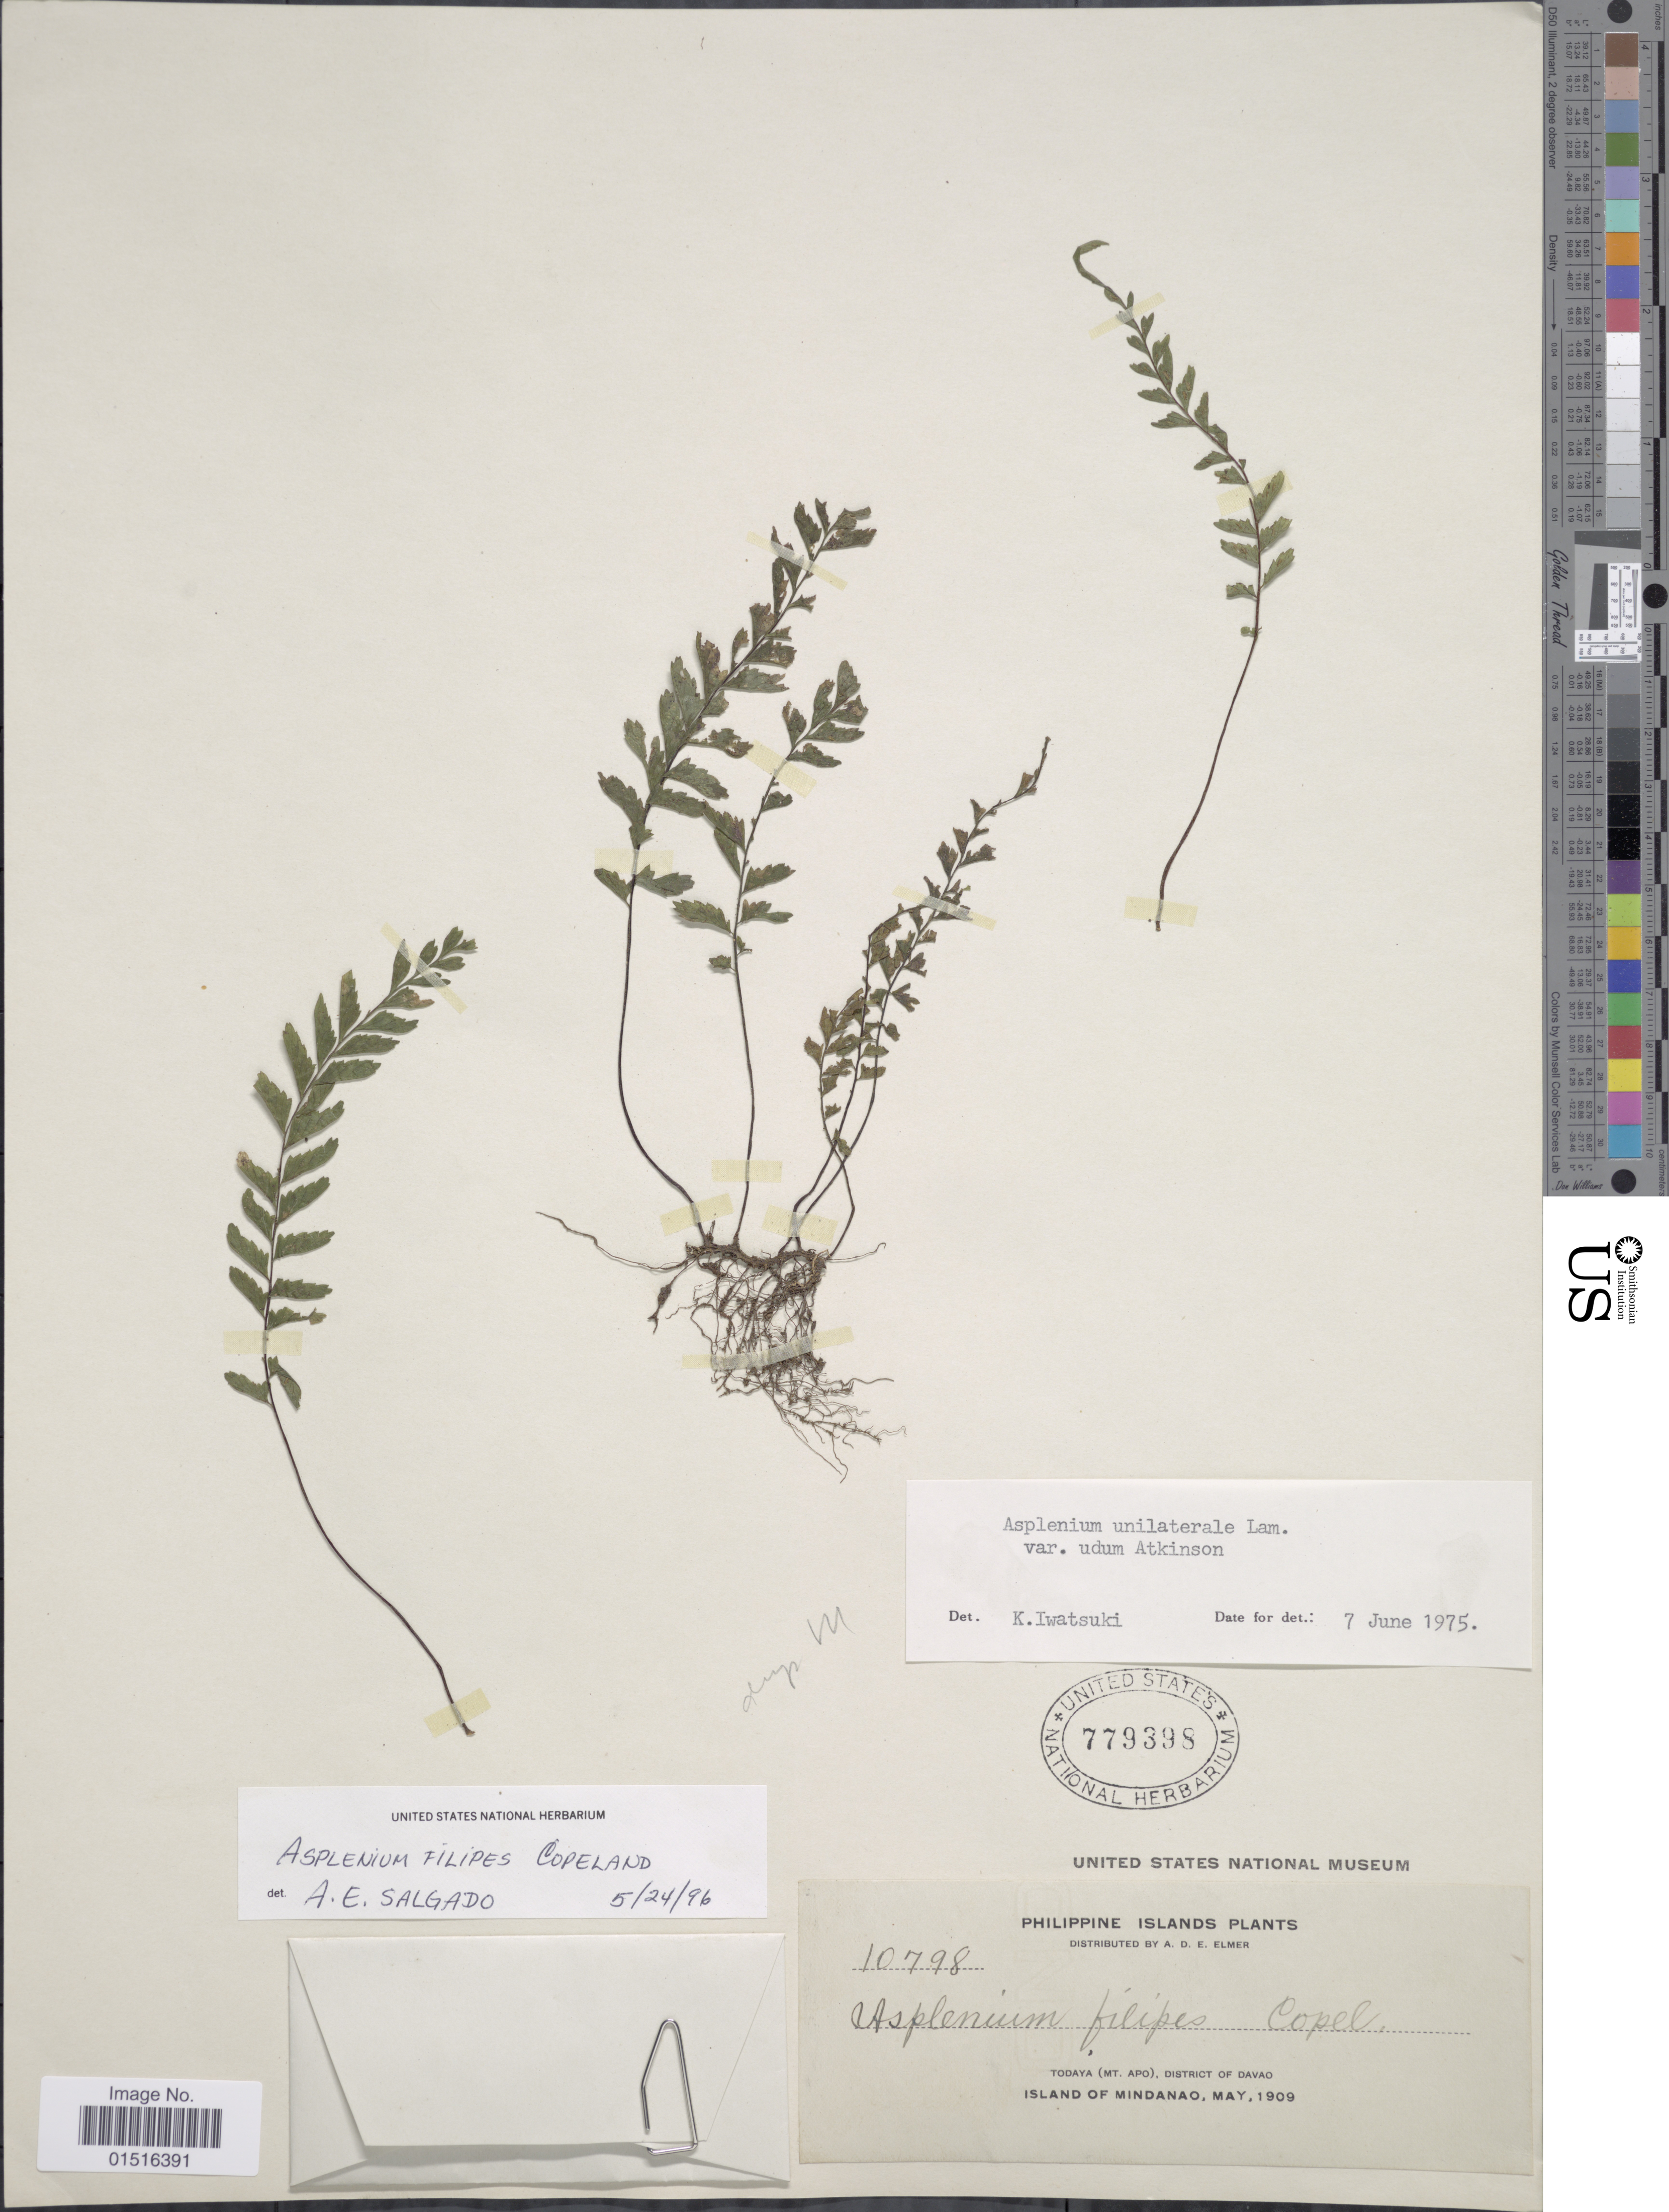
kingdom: Plantae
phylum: Tracheophyta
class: Polypodiopsida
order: Polypodiales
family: Aspleniaceae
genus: Asplenium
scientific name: Asplenium filipes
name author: Copel.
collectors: A. D. E. Elmer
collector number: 10798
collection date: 1909-05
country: Philippines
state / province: Davao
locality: Philippine Islands, Todaya (Mt. Apo), District of Davao, island of Mindanao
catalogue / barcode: US 779398